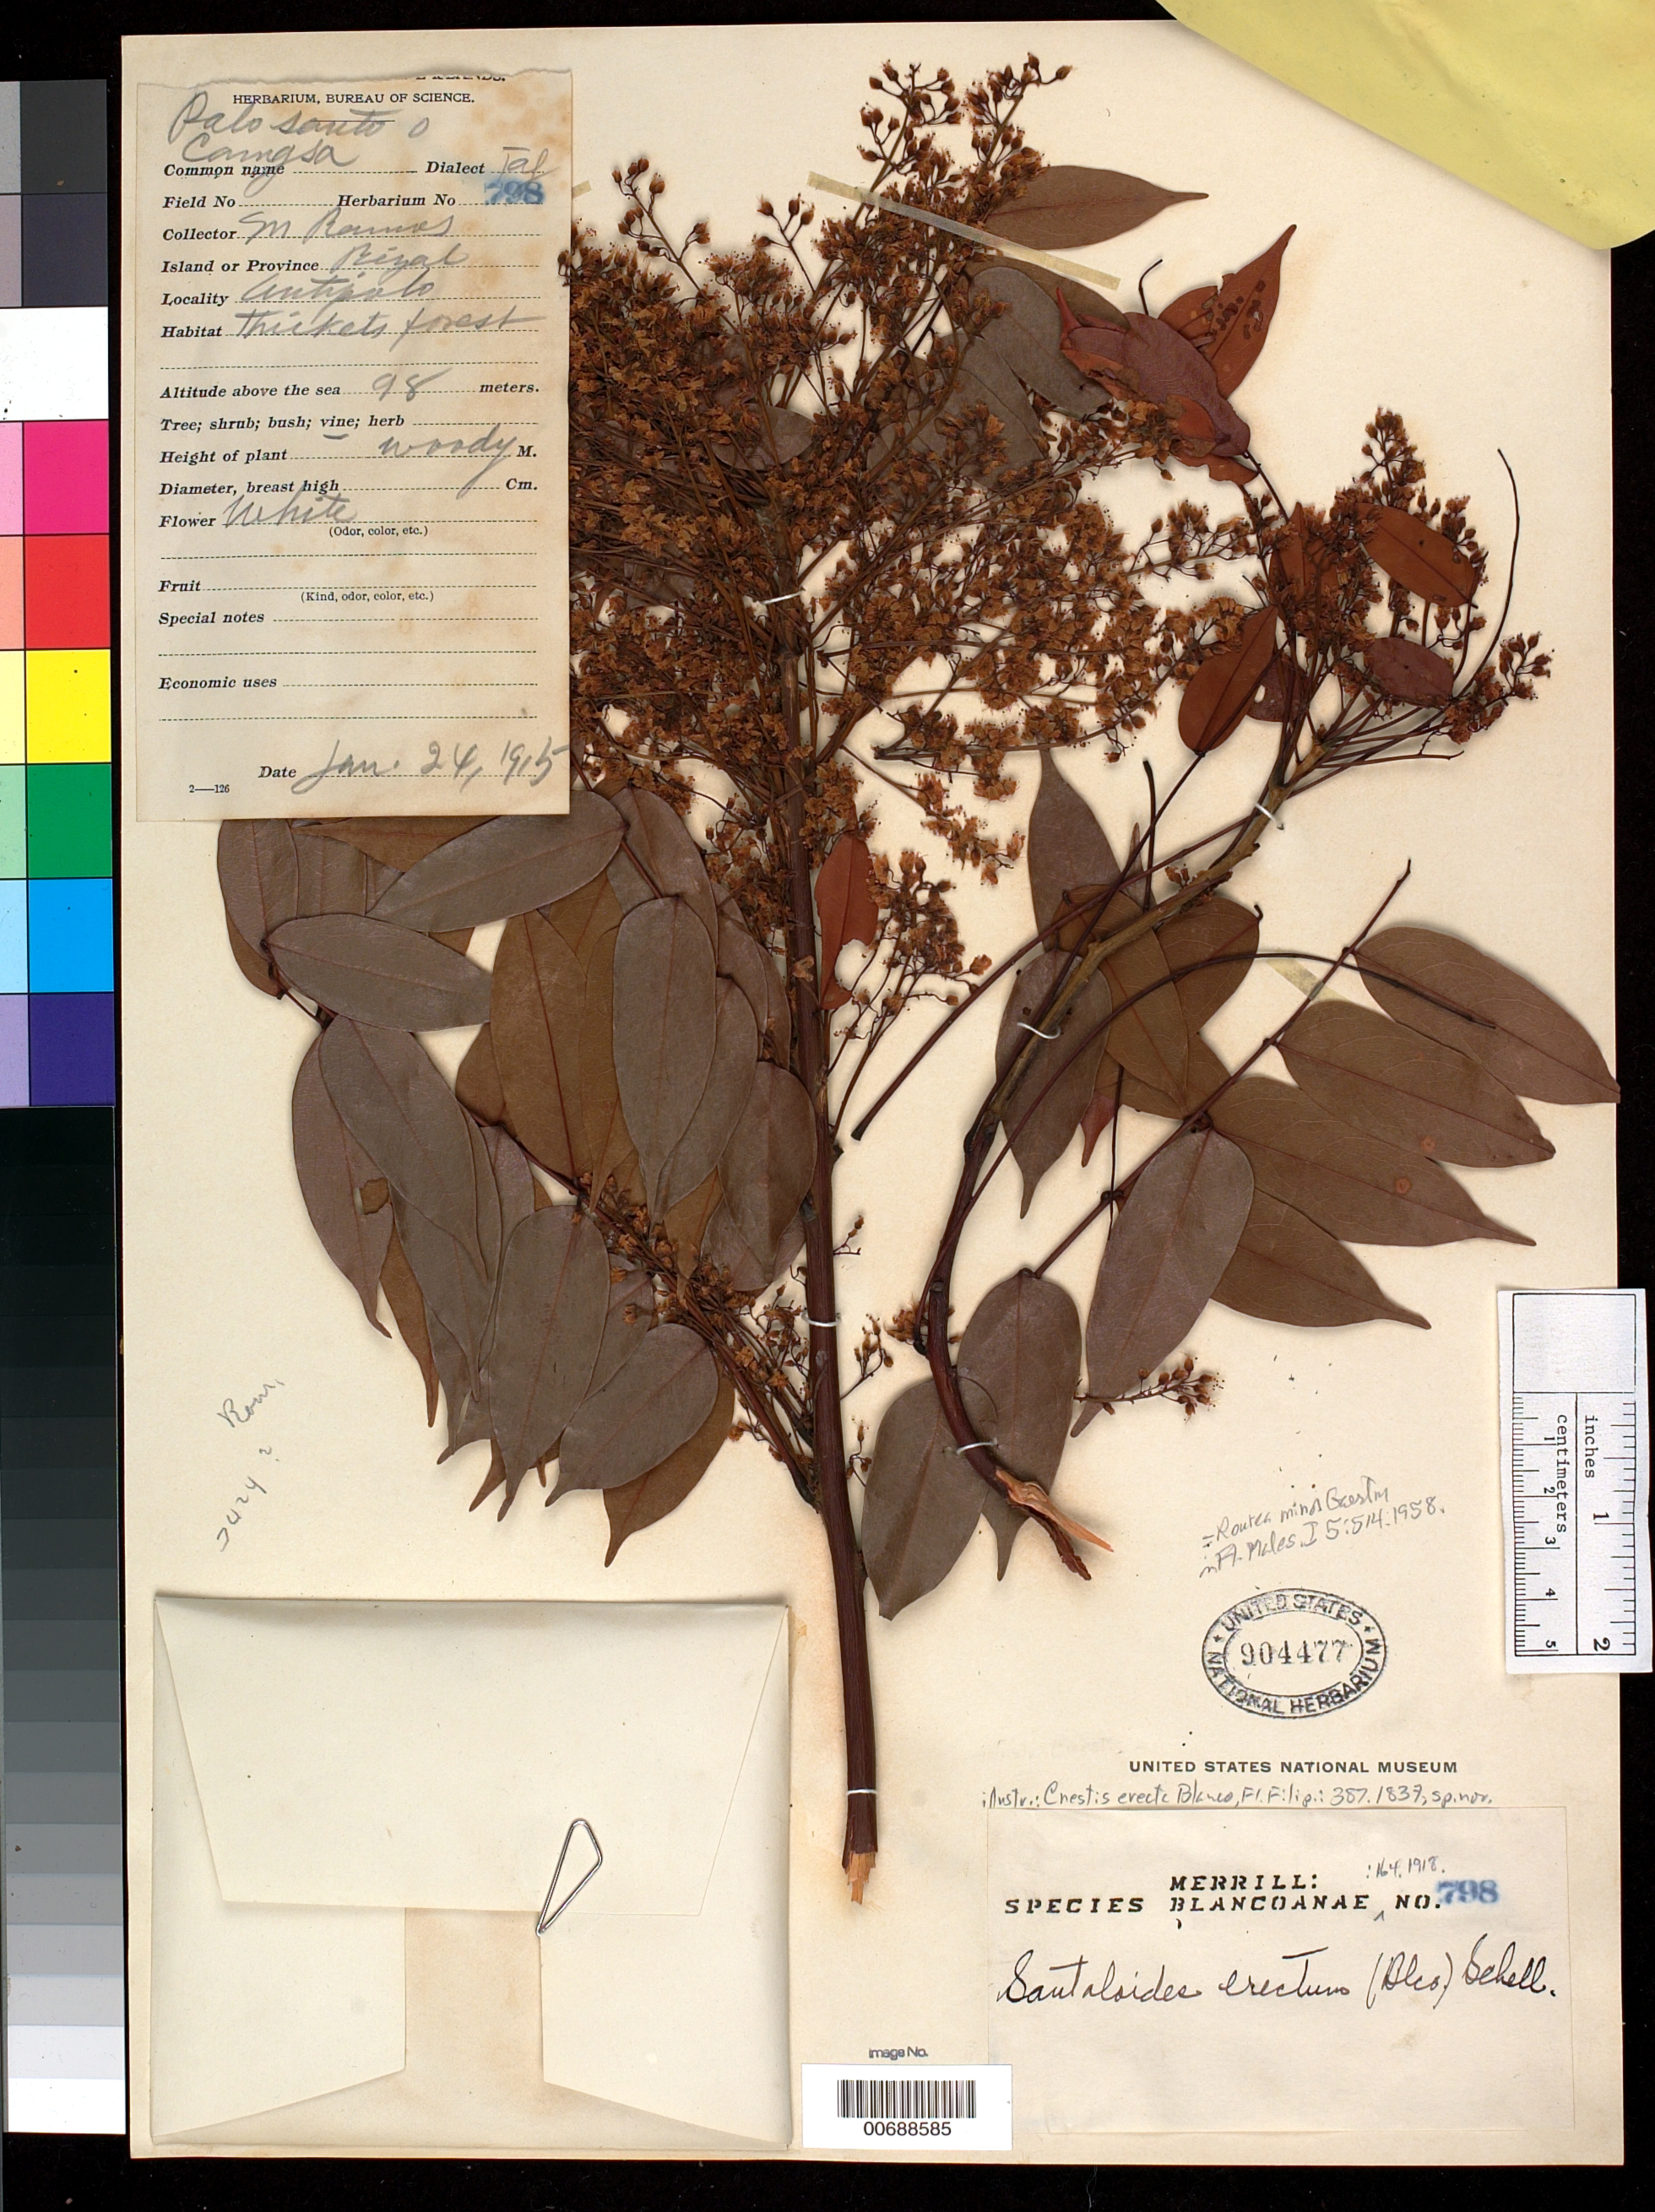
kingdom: Plantae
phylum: Tracheophyta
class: Magnoliopsida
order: Oxalidales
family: Connaraceae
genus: Rourea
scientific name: Rourea minor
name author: (Gaertn.) Leenh.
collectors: M. Ramos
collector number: Sp. Blancoan. 0798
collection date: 1911/1919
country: Philippines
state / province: Calabarzon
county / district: Rizal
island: Luzon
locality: Antipolo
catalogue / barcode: US 904477